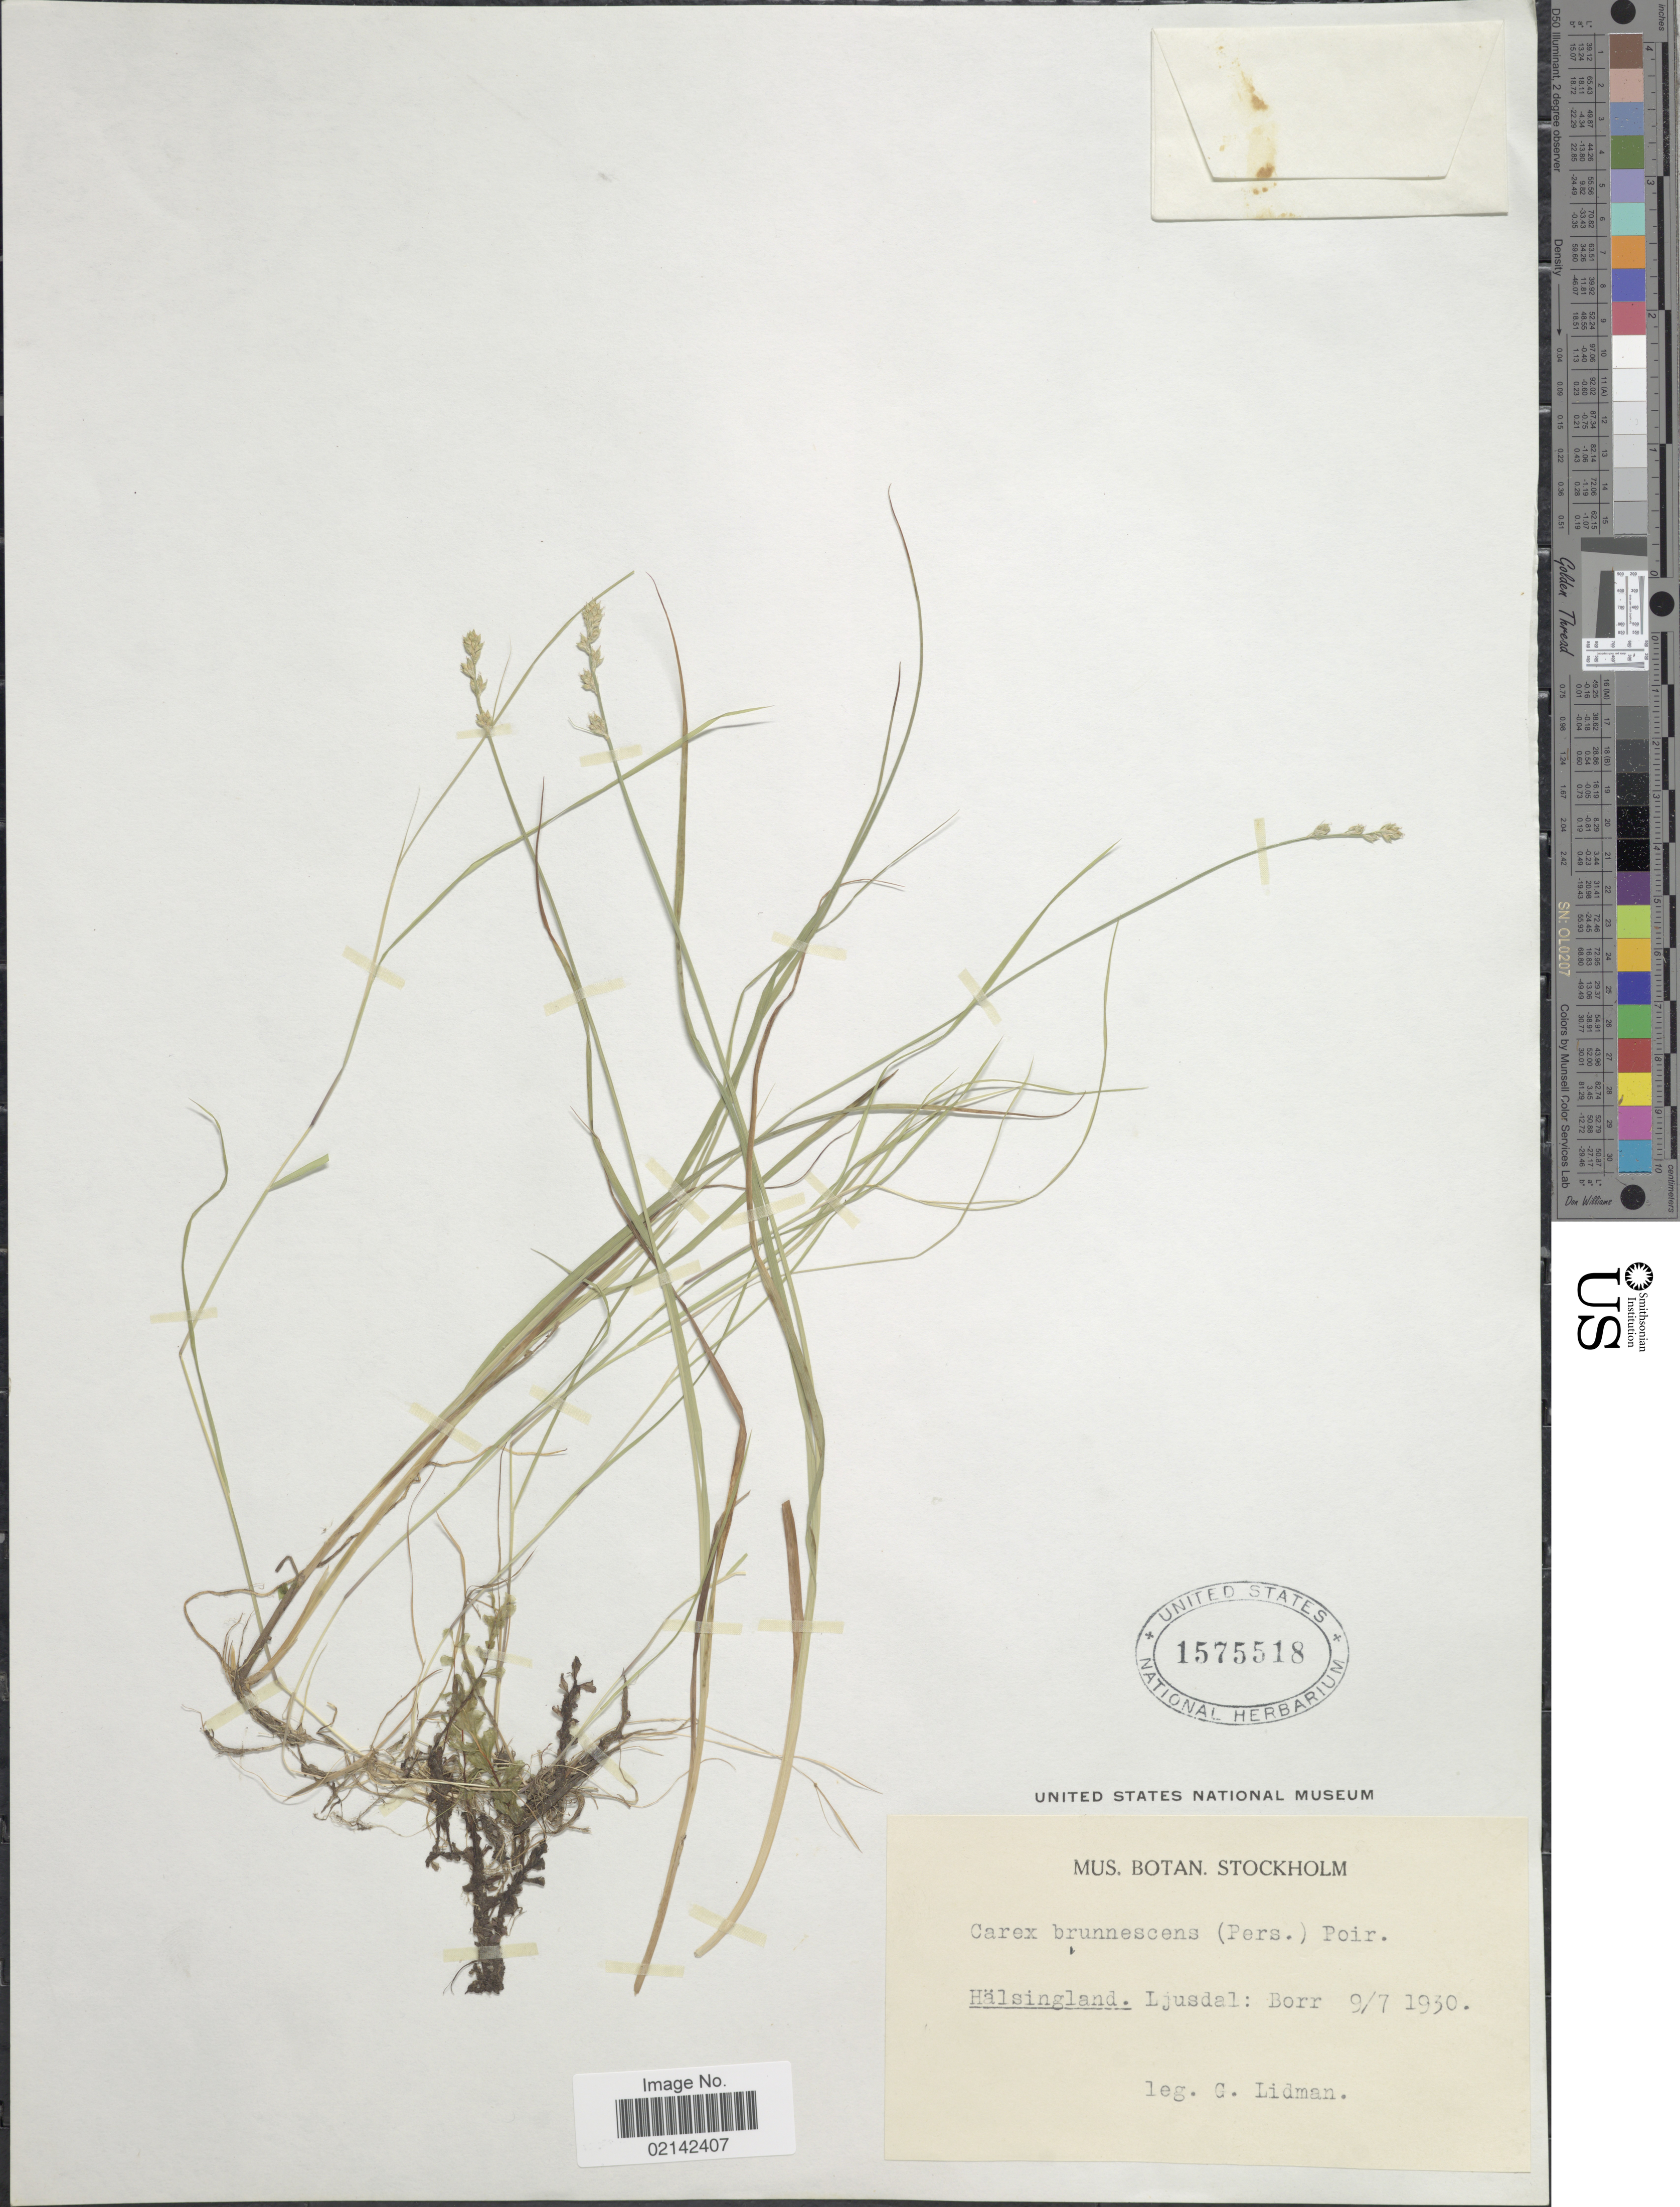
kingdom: Plantae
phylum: Tracheophyta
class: Liliopsida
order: Poales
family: Cyperaceae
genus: Carex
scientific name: Carex brunnescens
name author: (Pers.) Poir.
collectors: G. Lidman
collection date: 1930-07-09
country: Sweden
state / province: Gävleborg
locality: Halsingland. Ljusdal: Borr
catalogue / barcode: US 1575518